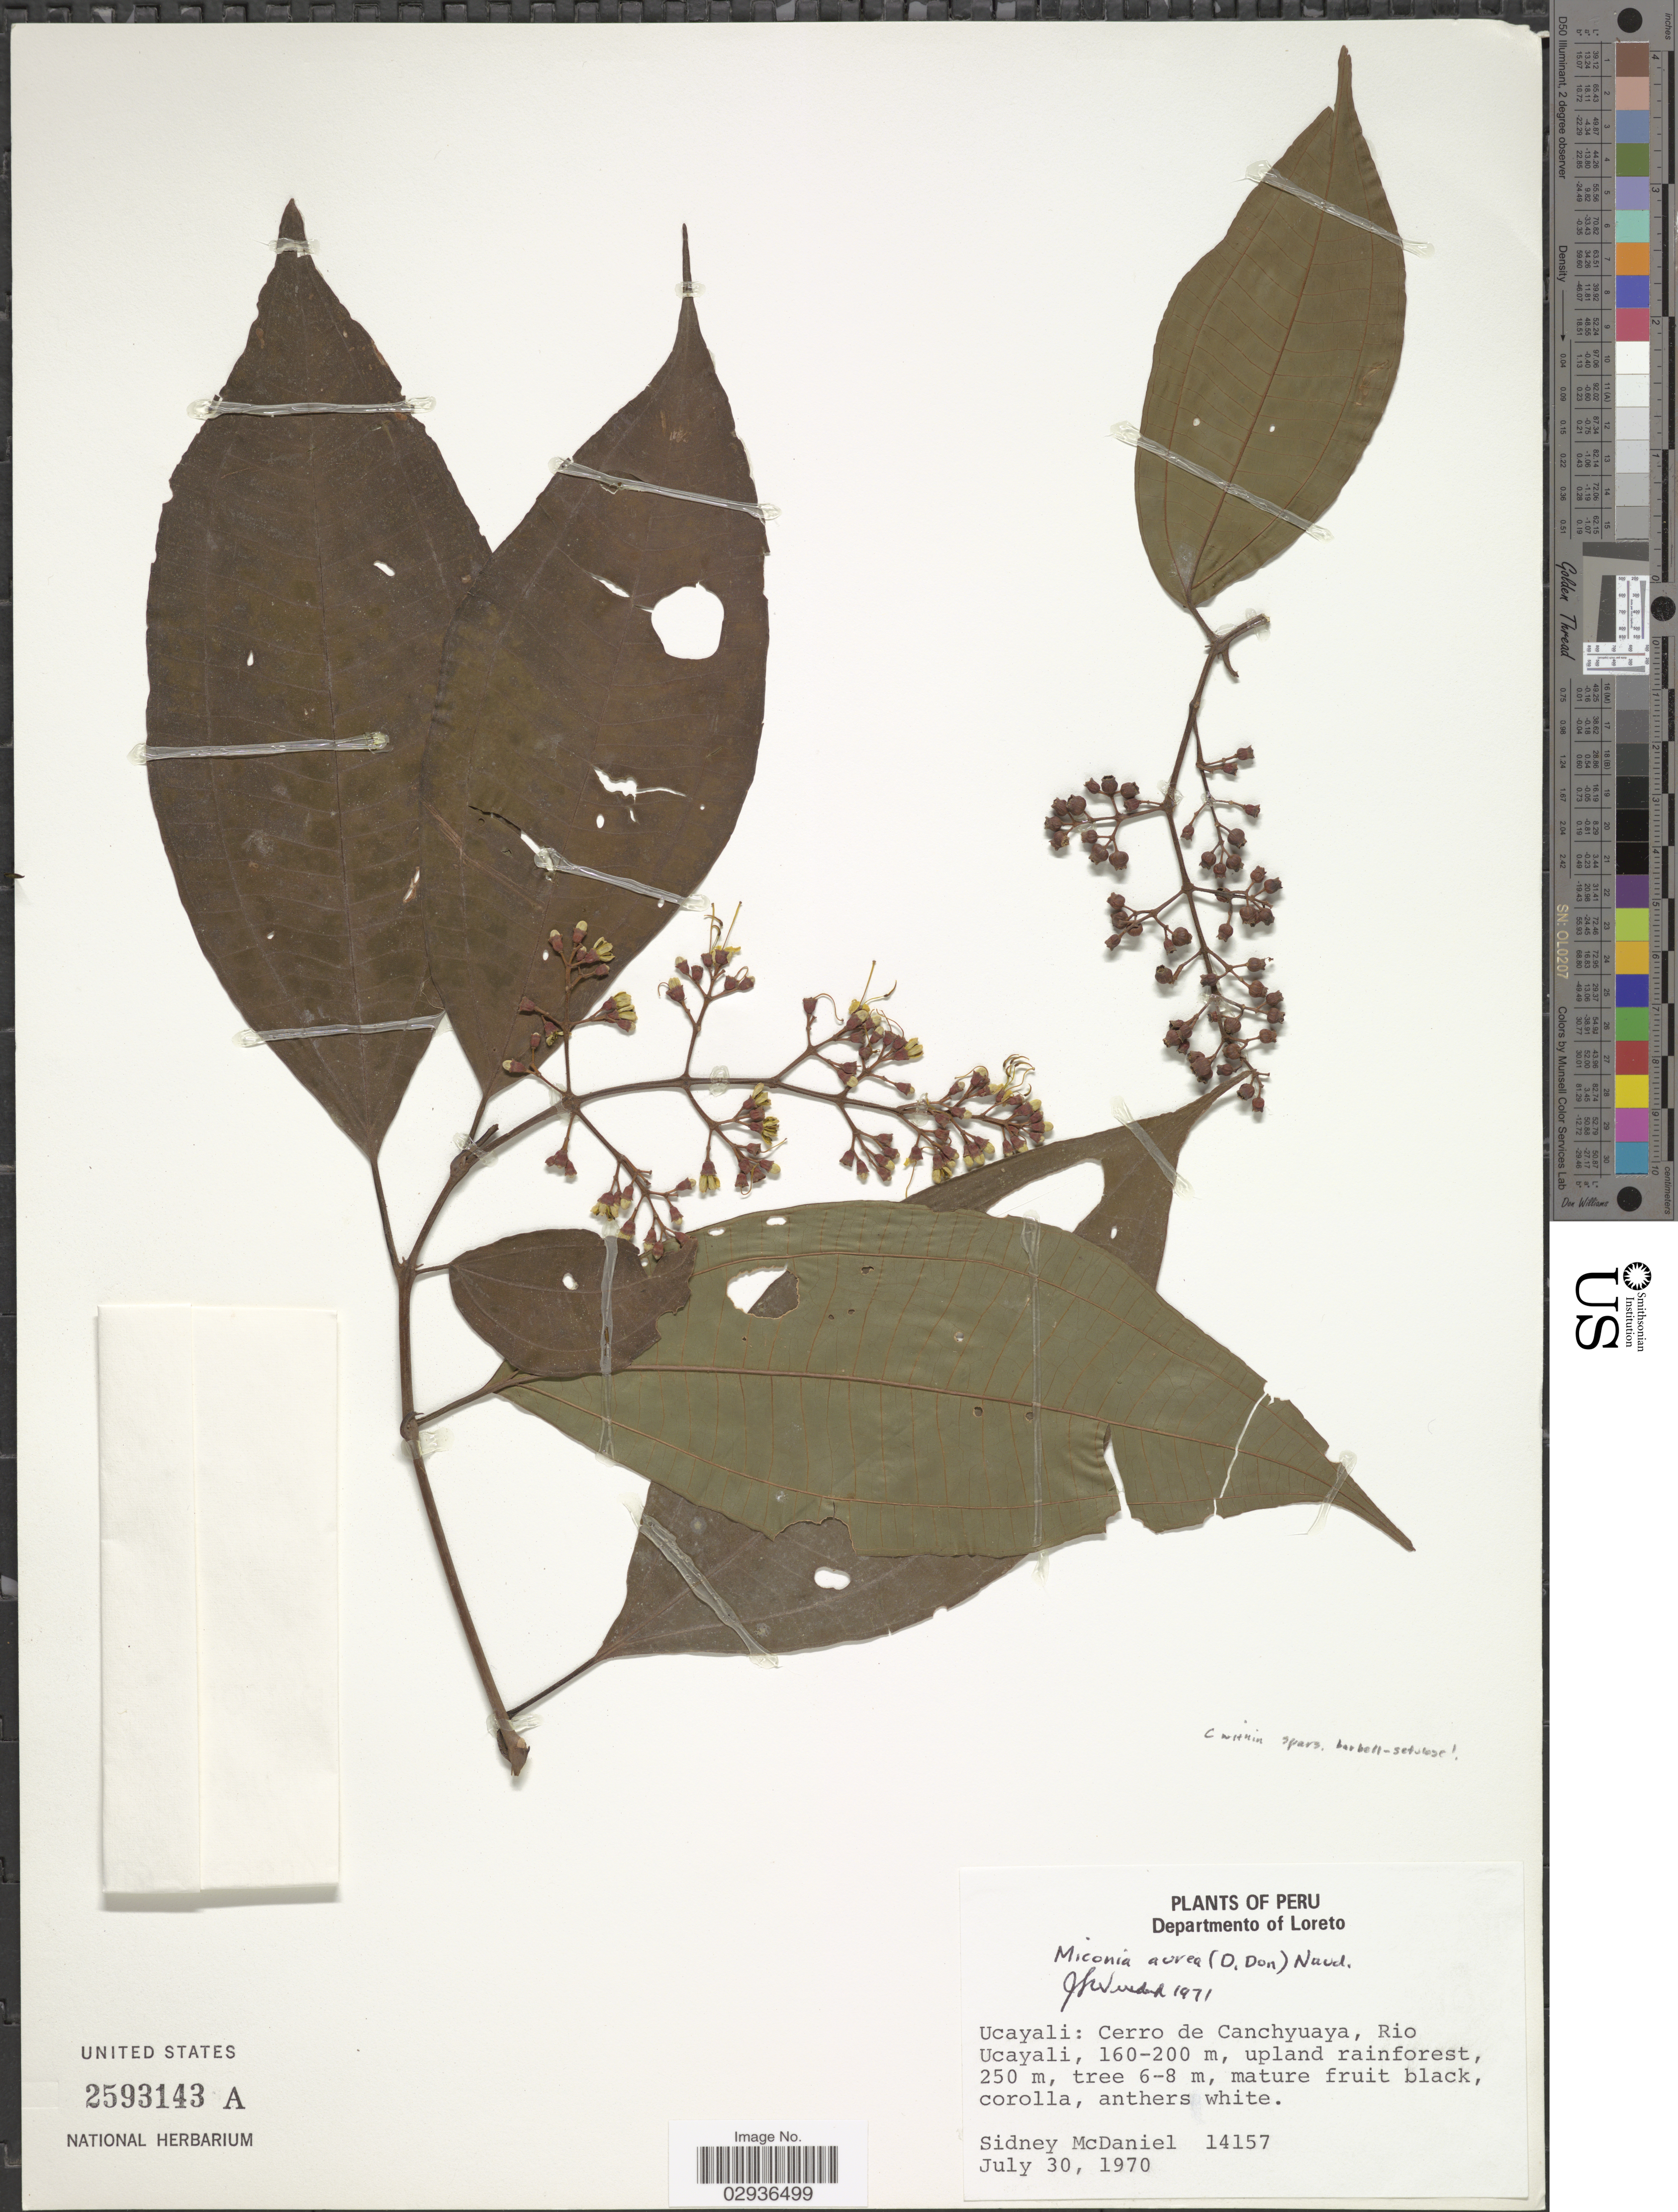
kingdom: Plantae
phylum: Tracheophyta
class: Magnoliopsida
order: Myrtales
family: Melastomataceae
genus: Miconia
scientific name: Miconia aurea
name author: (D. Don) Naudin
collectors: S. McDaniel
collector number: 14157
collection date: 1970-07-30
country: Peru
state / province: Ucayali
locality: Departmento of Loreto, Cerro de Canchyuaya, Rio Ucayali.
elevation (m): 160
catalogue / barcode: US 2593143A